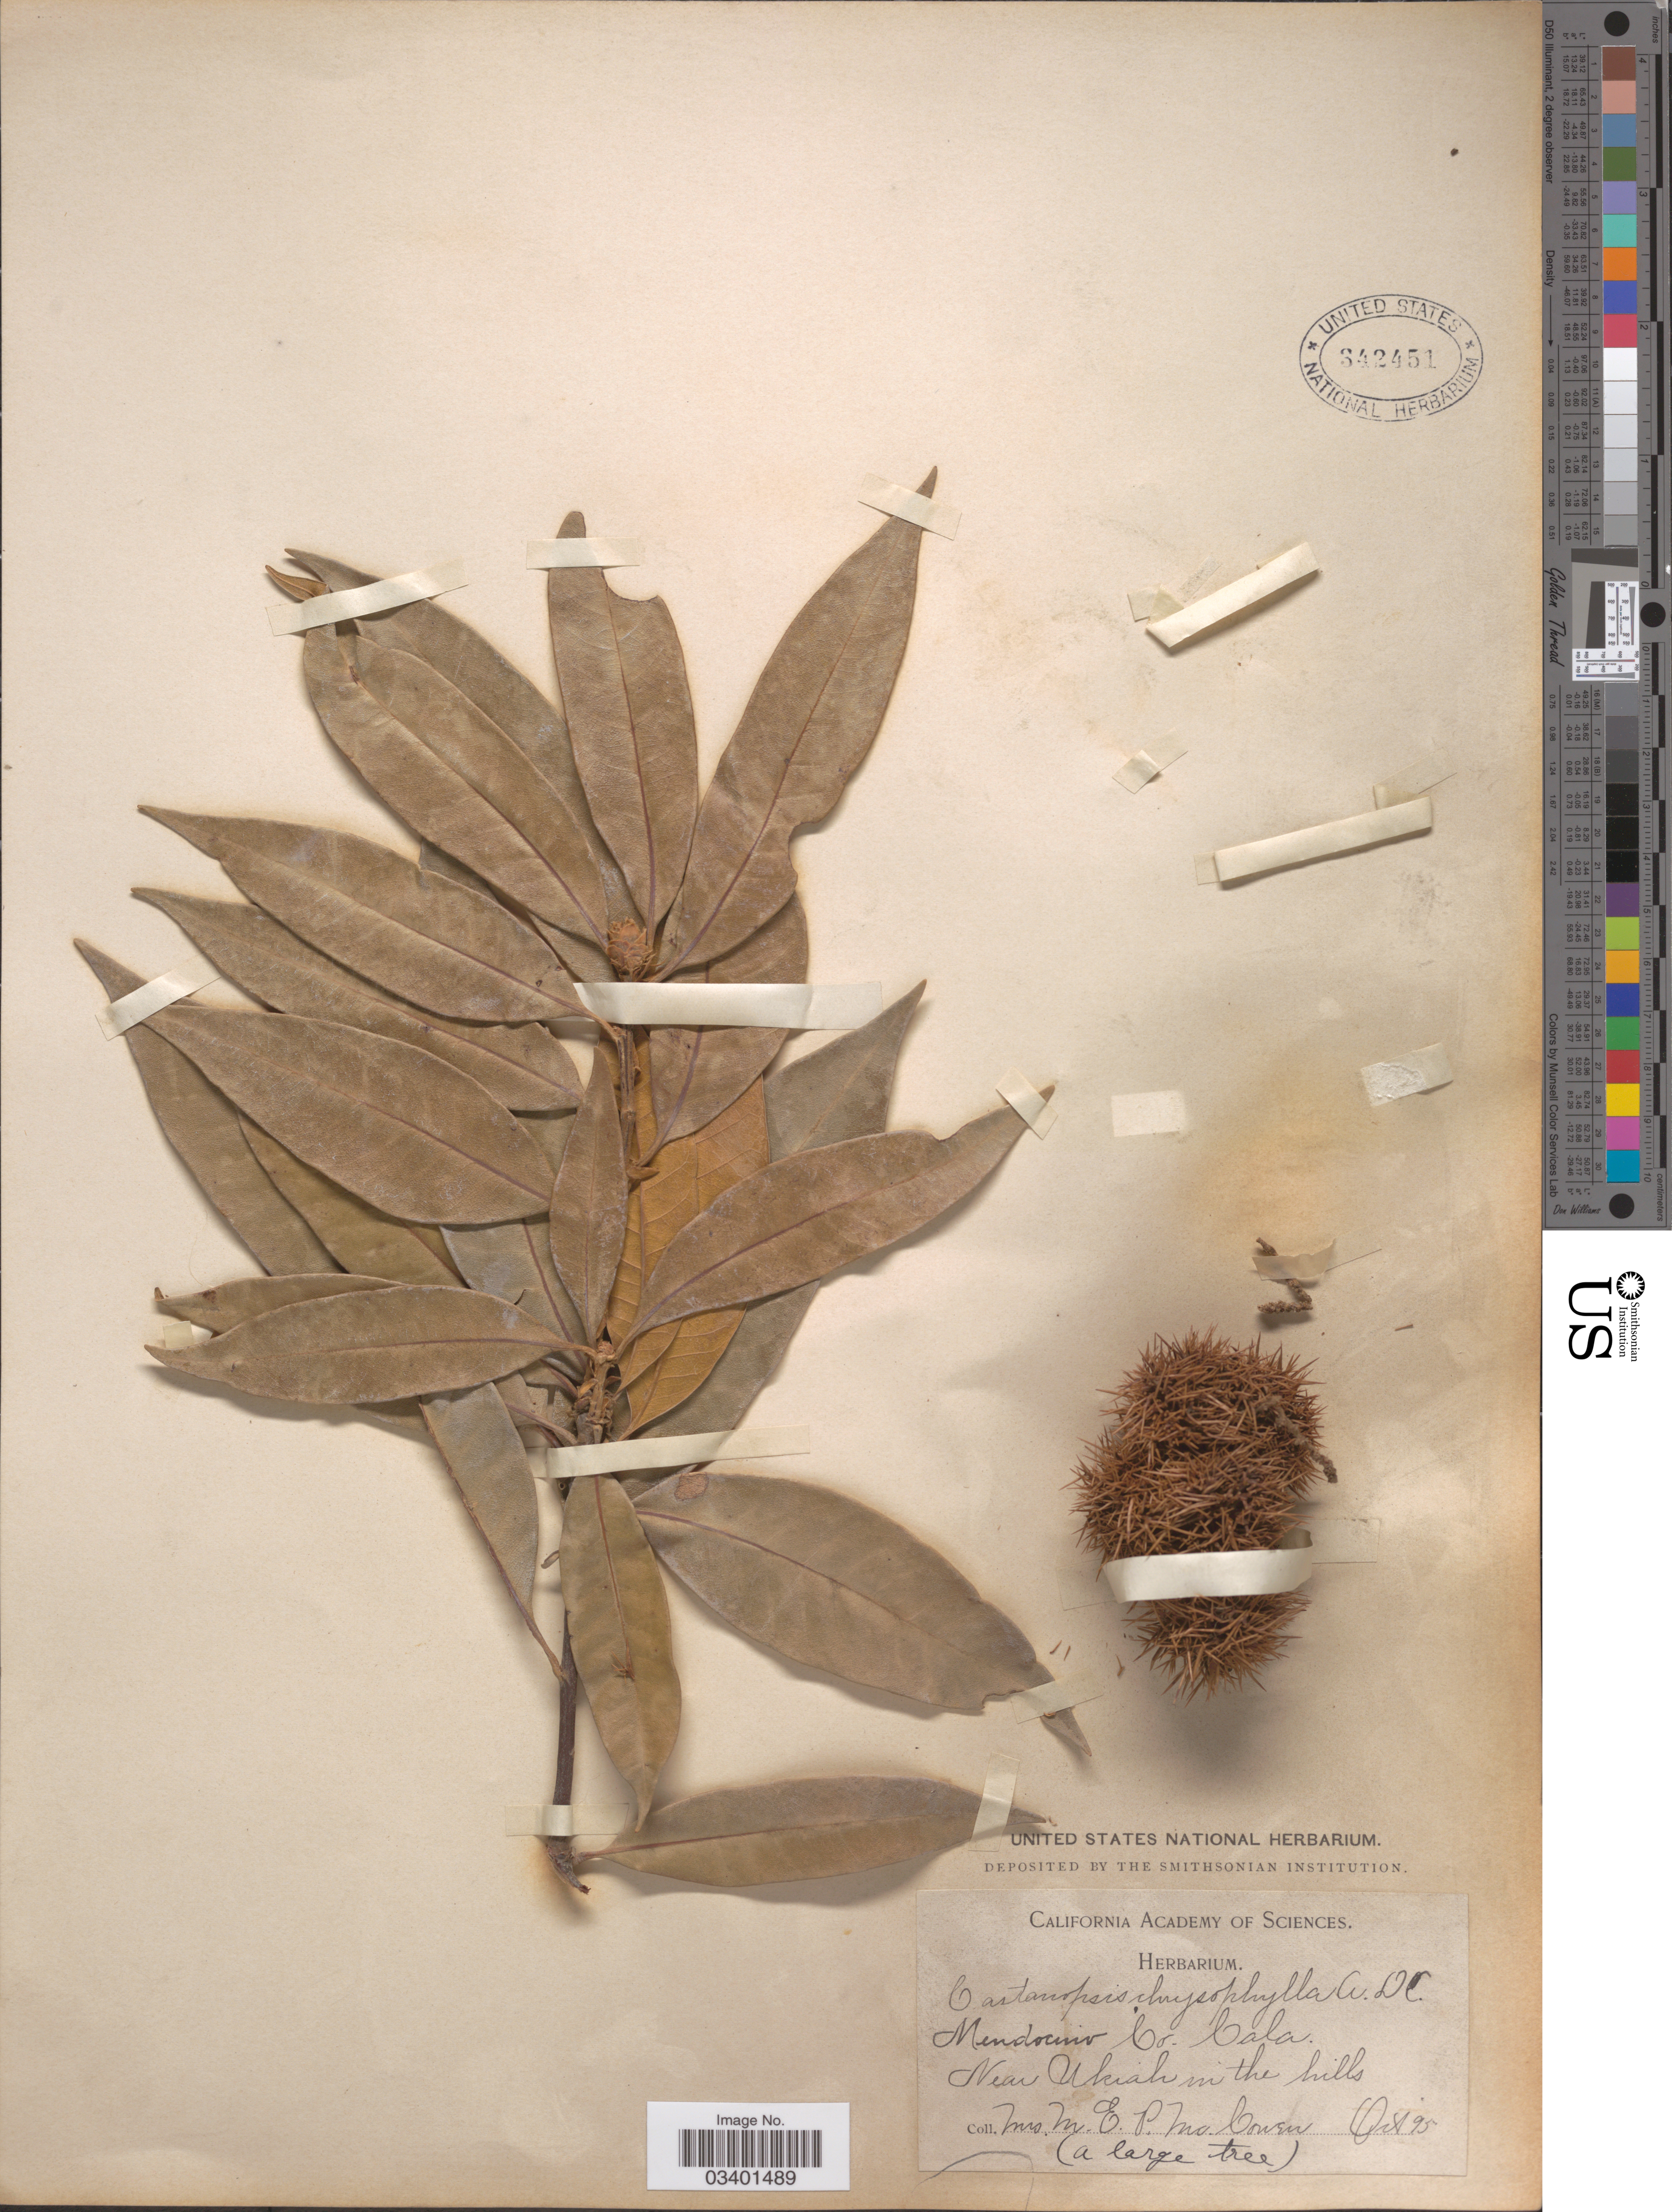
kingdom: Plantae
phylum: Tracheophyta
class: Magnoliopsida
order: Fagales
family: Fagaceae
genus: Chrysolepis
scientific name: Chrysolepis chrysophylla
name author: (Douglas ex Hook.) Hjelmq.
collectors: M. McCowen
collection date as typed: Transcribed d/m/y: /10/95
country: United States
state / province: California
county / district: Mendocino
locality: Mendocino Co. Cala. Near Ukiah in the hills.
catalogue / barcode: US 342451